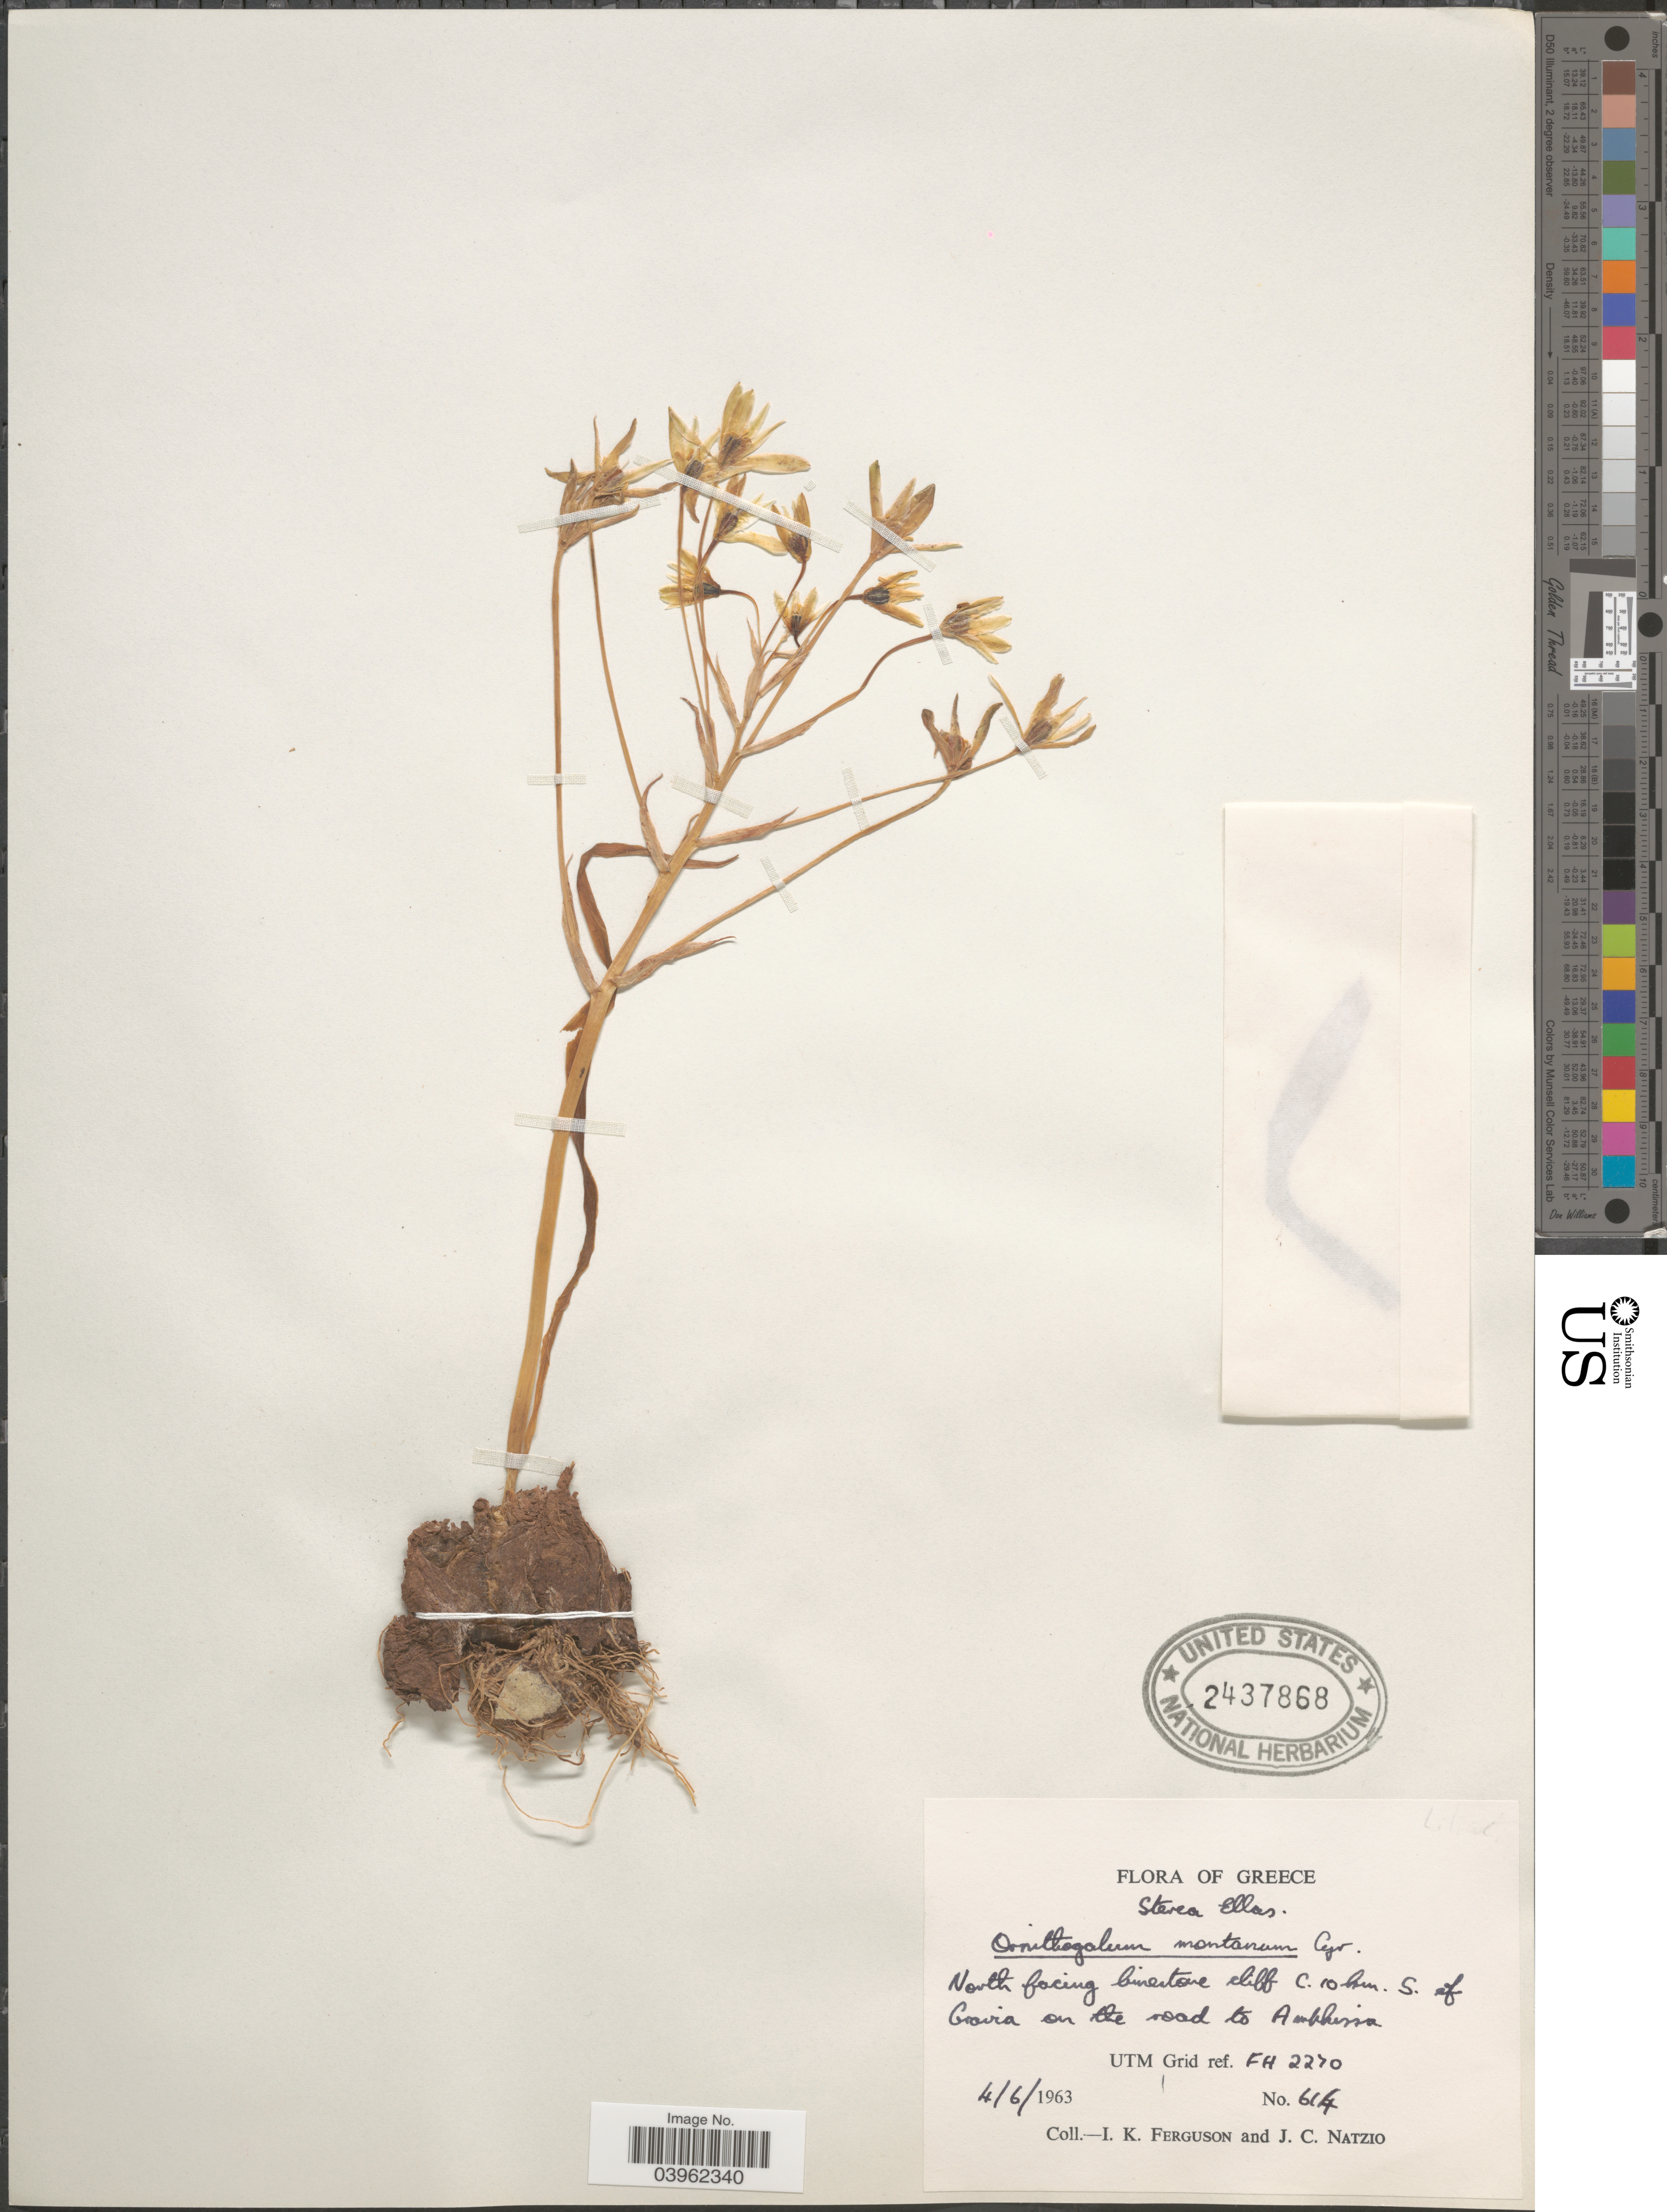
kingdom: Plantae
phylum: Tracheophyta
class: Liliopsida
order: Asparagales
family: Asparagaceae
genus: Ornithogalum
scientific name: Ornithogalum montanum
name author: Cirillo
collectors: I. K. Ferguson & J. Natzio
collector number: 614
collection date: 1963-06-04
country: Greece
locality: North facing limestone cliff C. 10 km. S. of Gravia on the road to Amphissa. UTM Grid ref. FH 2270.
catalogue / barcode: US 2437868